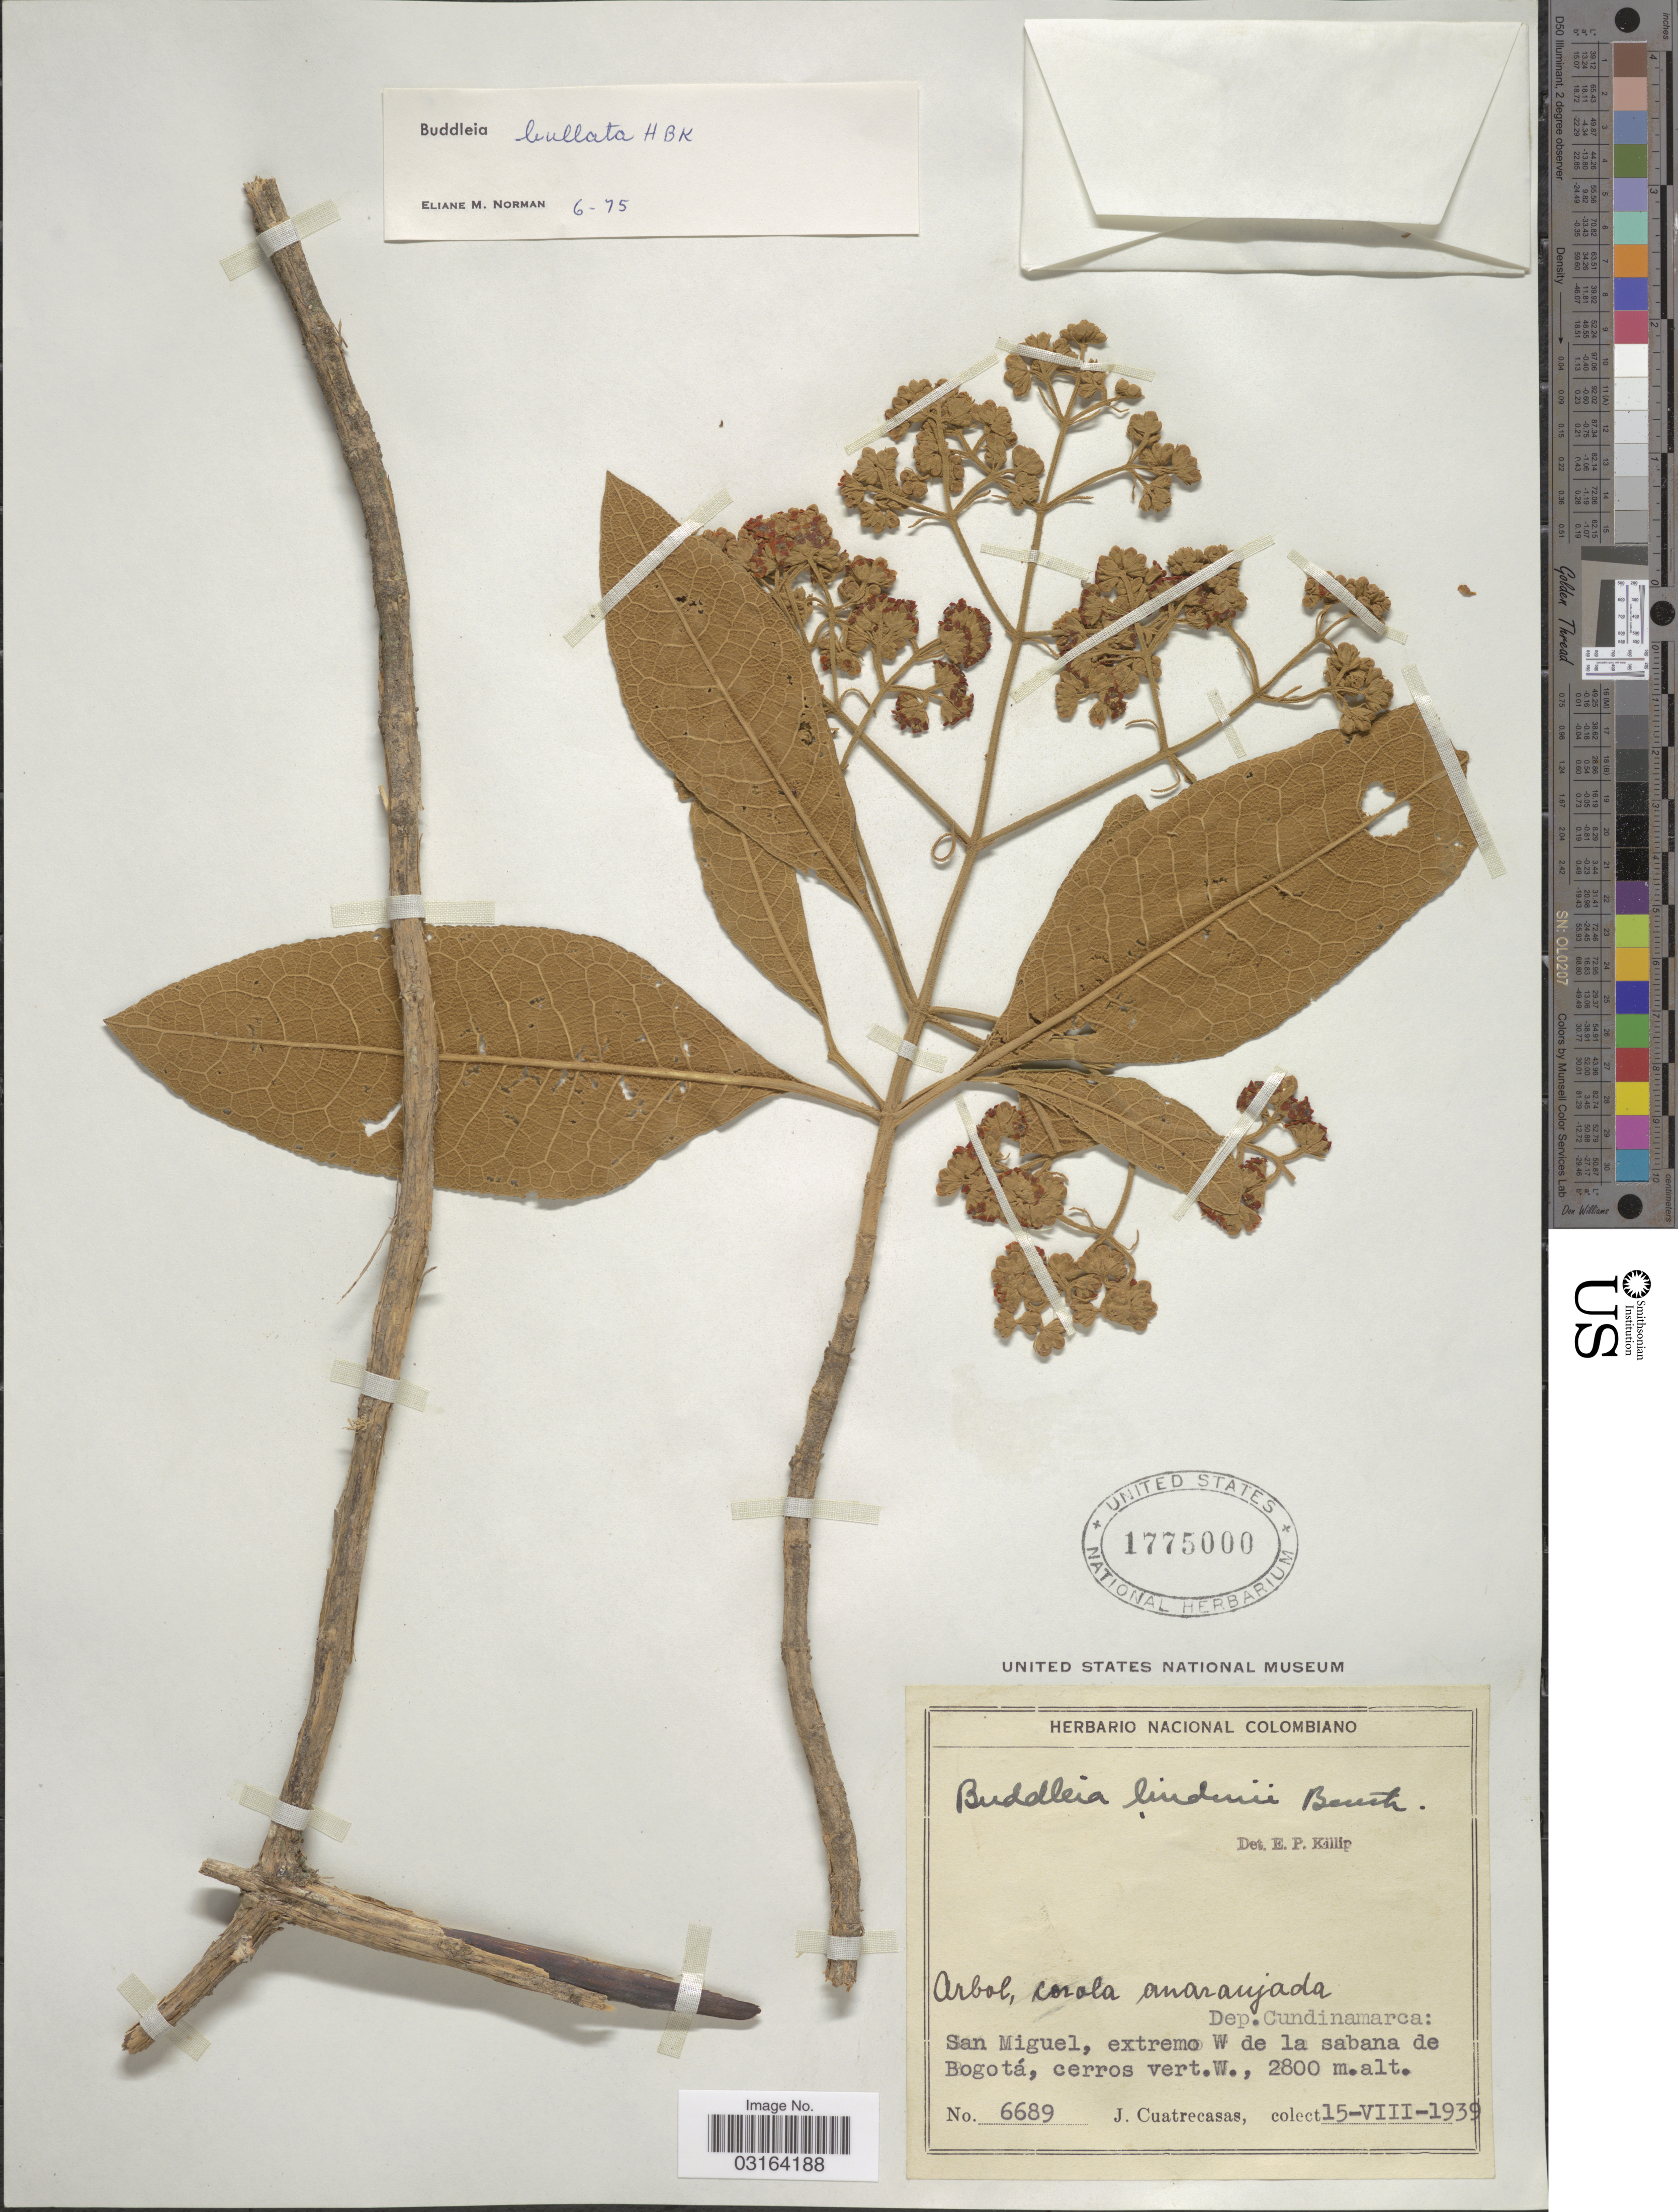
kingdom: Plantae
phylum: Tracheophyta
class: Magnoliopsida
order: Lamiales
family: Scrophulariaceae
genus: Buddleja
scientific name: Buddleja bullata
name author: Kunth in Humb. & et al.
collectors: J. Cuatrecasas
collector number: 6689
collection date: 1939-08-15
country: Colombia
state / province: Cundinamarca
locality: Dep.Cundinamarca: San Miguel, extremo W de la sabana de Bogotá, cerros vert.W.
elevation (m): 2800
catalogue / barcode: US 1775000